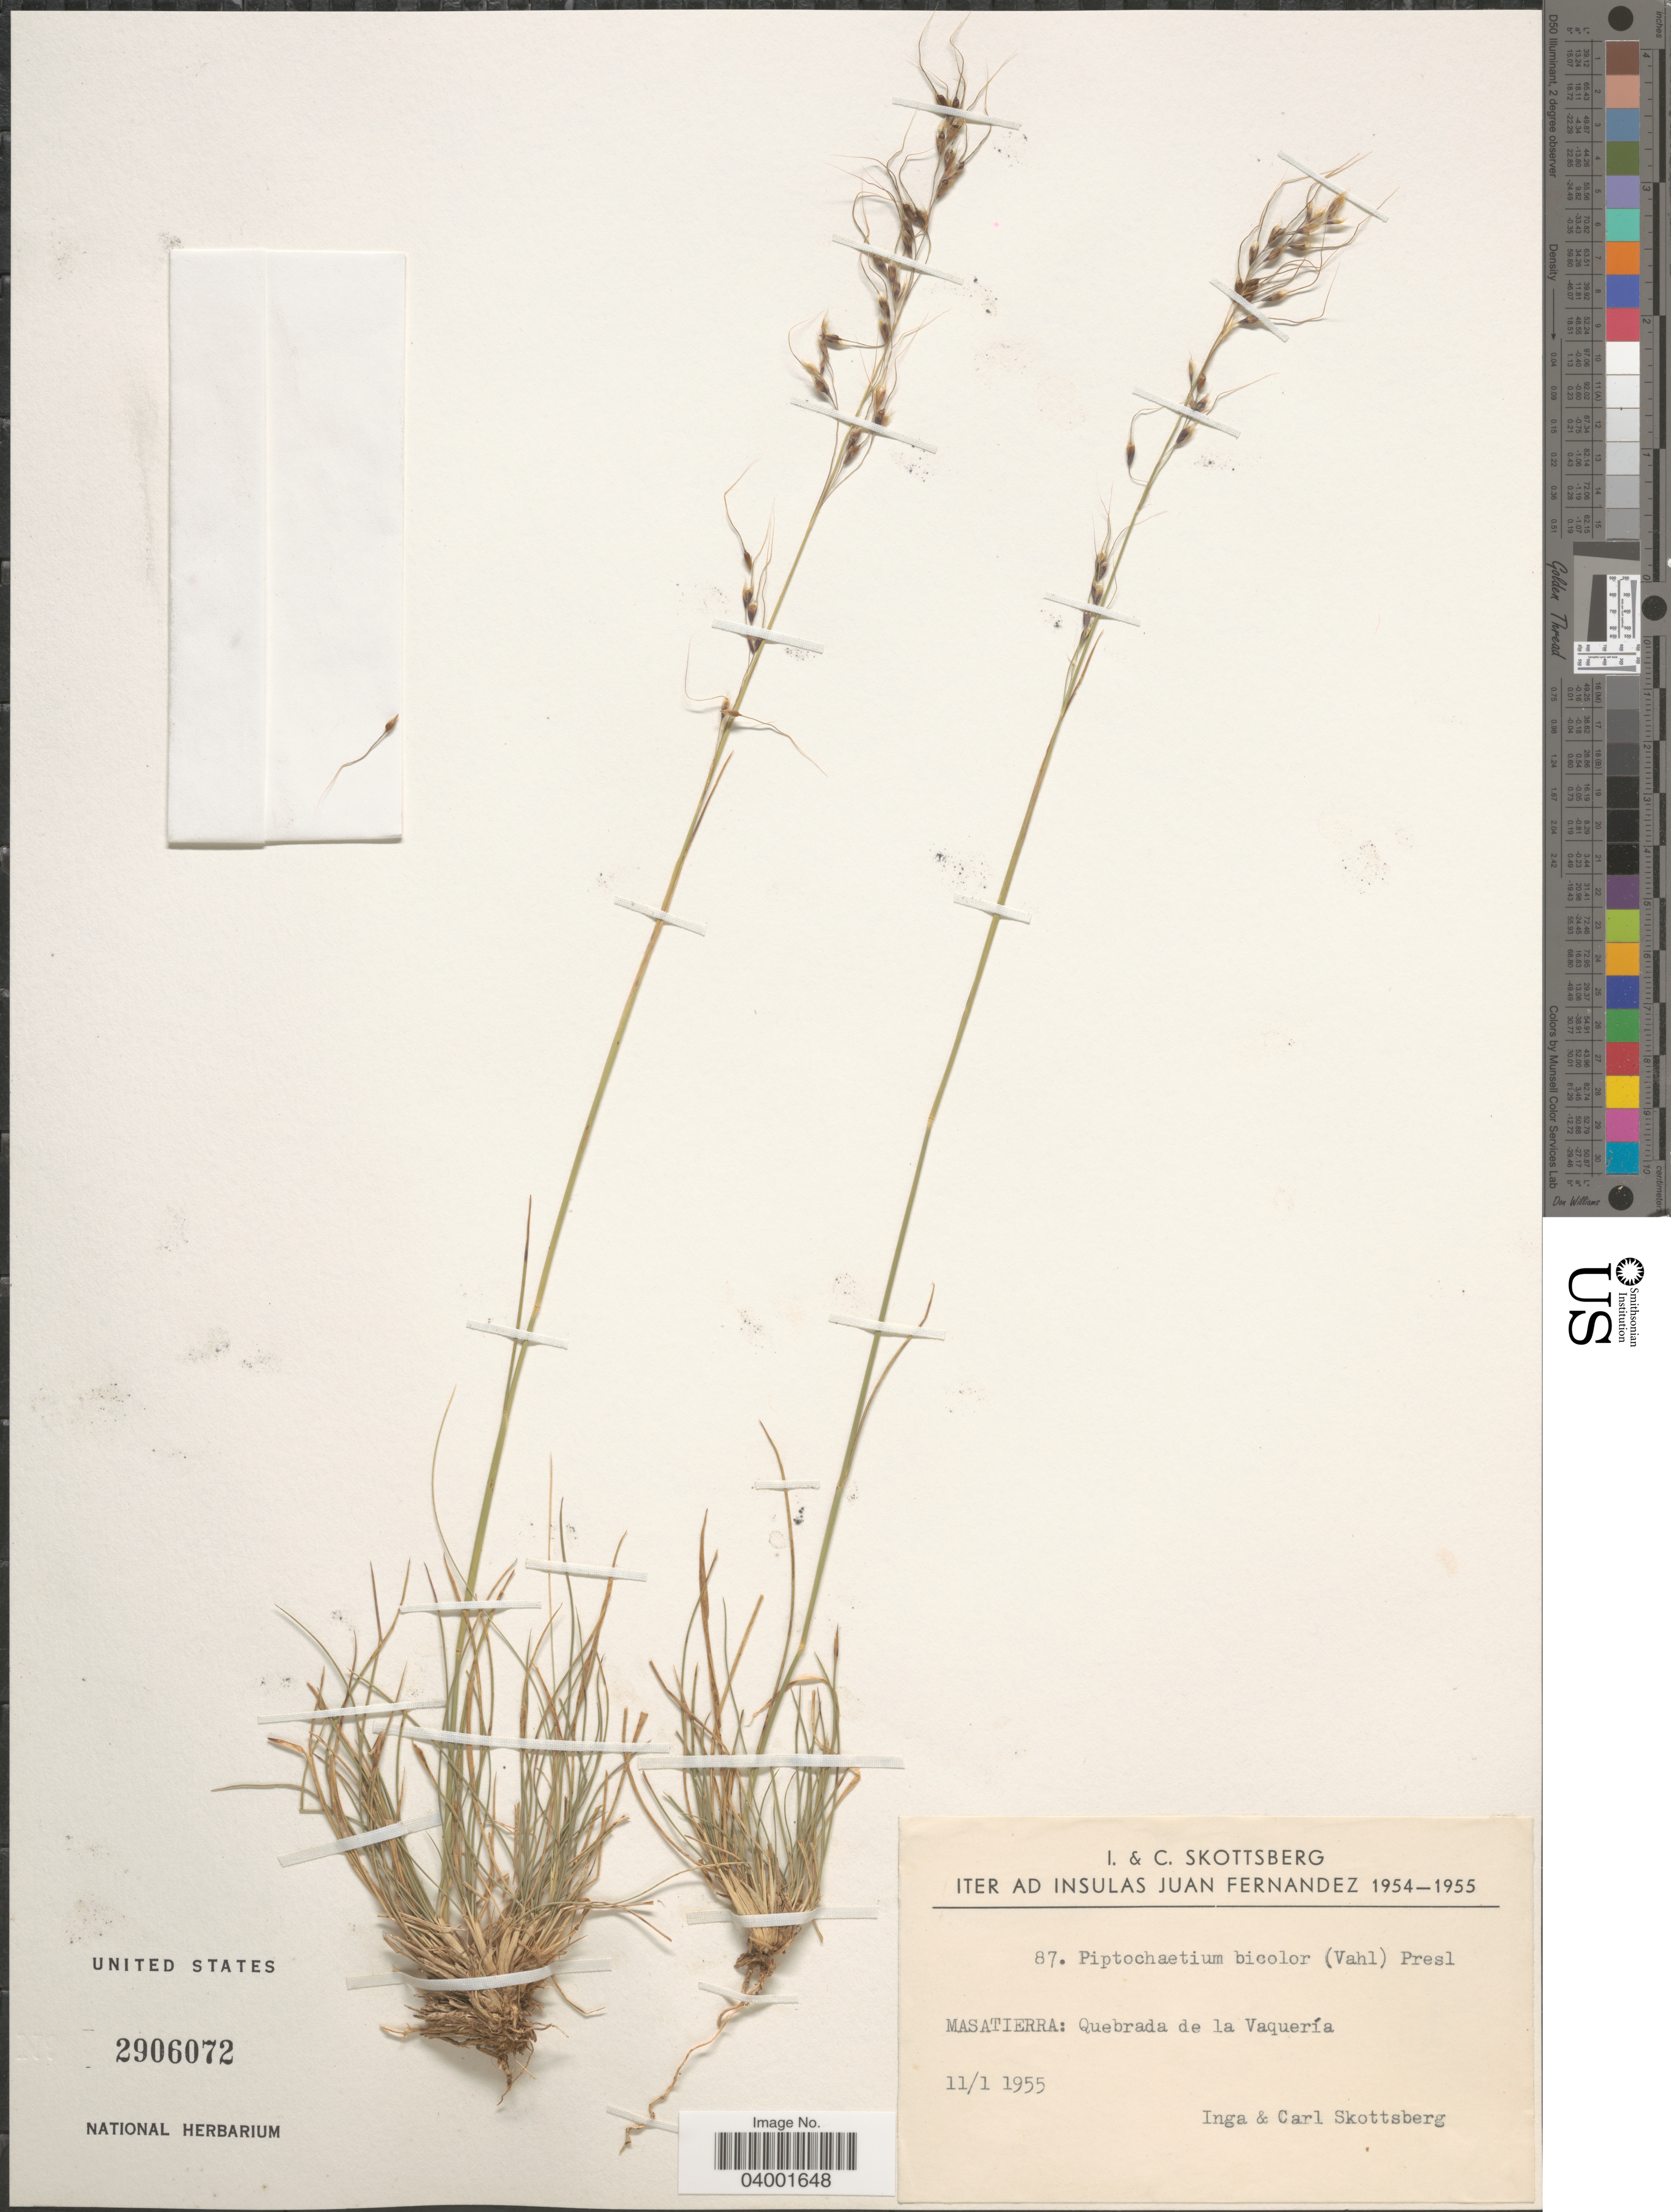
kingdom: Plantae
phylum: Tracheophyta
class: Liliopsida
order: Poales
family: Poaceae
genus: Piptochaetium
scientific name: Piptochaetium bicolor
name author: (Vahl) É. Desv.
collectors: I. Skottsberg & C. Skottsberg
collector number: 87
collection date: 1955-01-11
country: Chile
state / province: Valparaíso (V)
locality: Iter ad Insulas Juan Fernandez. Masatierra: Quebrada de la Vaquería.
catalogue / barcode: US 2906072